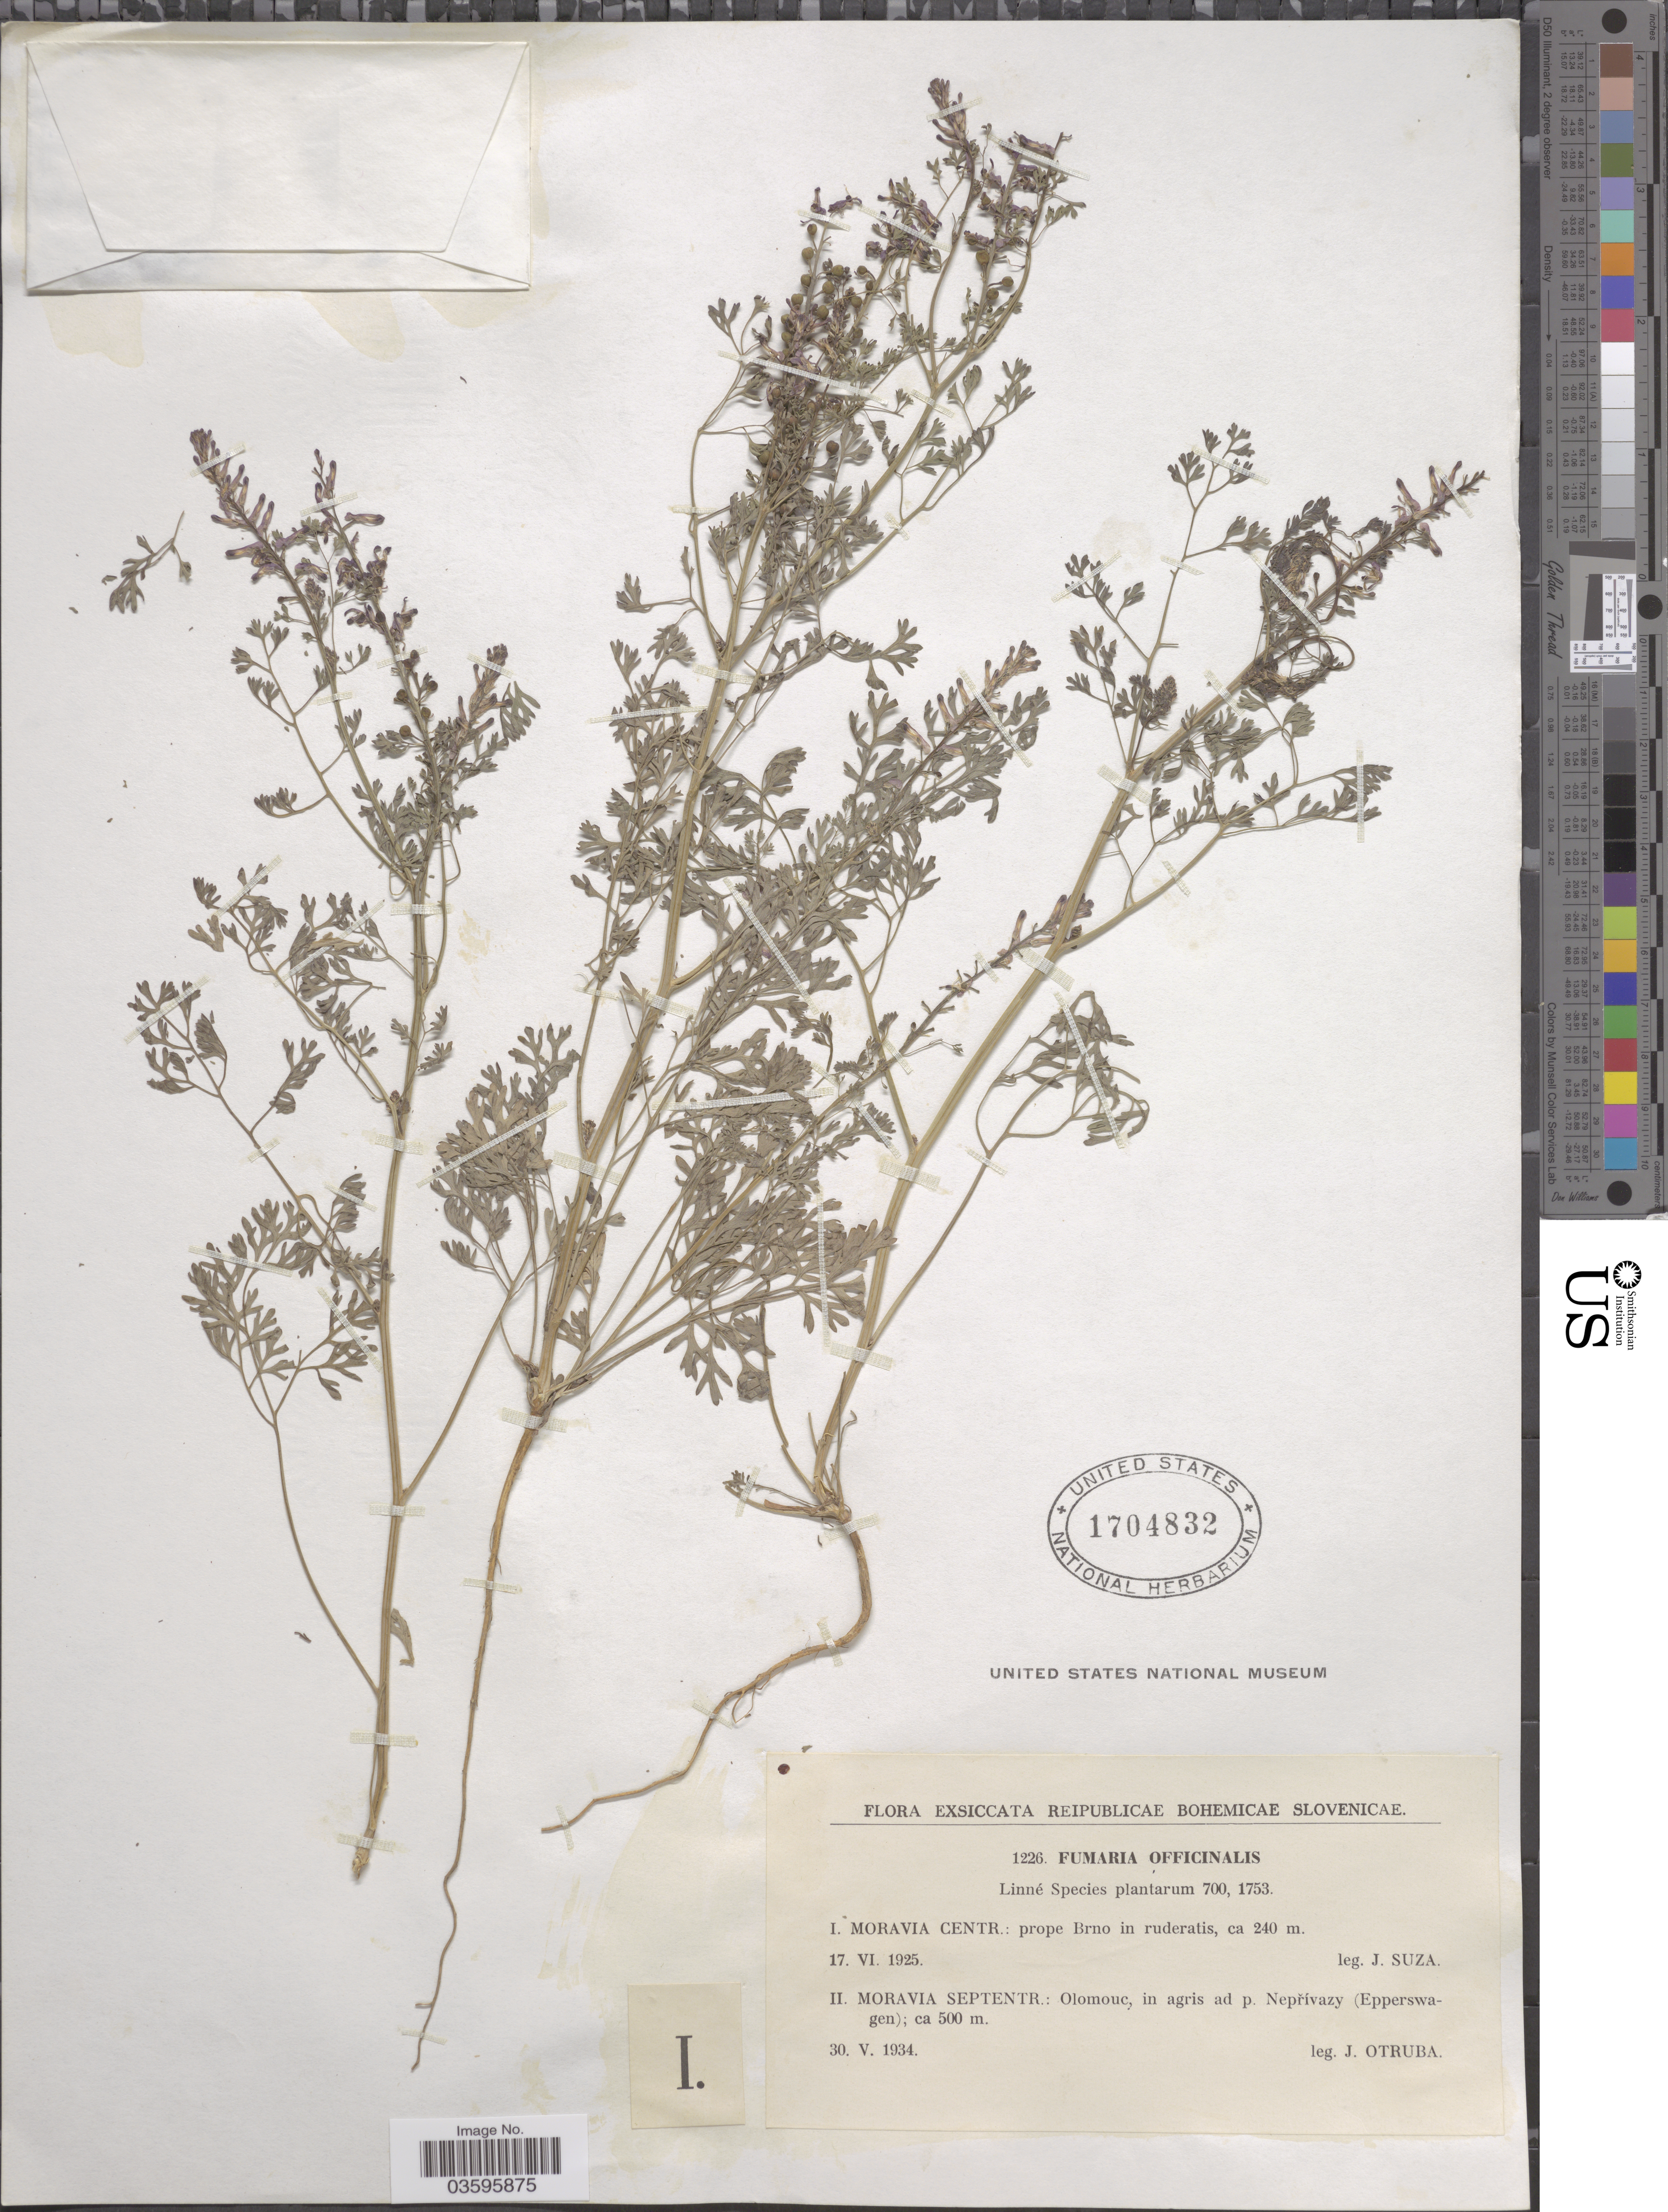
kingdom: Plantae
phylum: Tracheophyta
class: Magnoliopsida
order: Ranunculales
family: Papaveraceae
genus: Fumaria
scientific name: Fumaria officinalis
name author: L.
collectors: J. Suza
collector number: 1226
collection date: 1925-06-17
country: Czechia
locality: Reipublicae Bohemicae Slovenicae. Moravia Centr.: prope Brno in ruderatis.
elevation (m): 240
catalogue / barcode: US 1704832